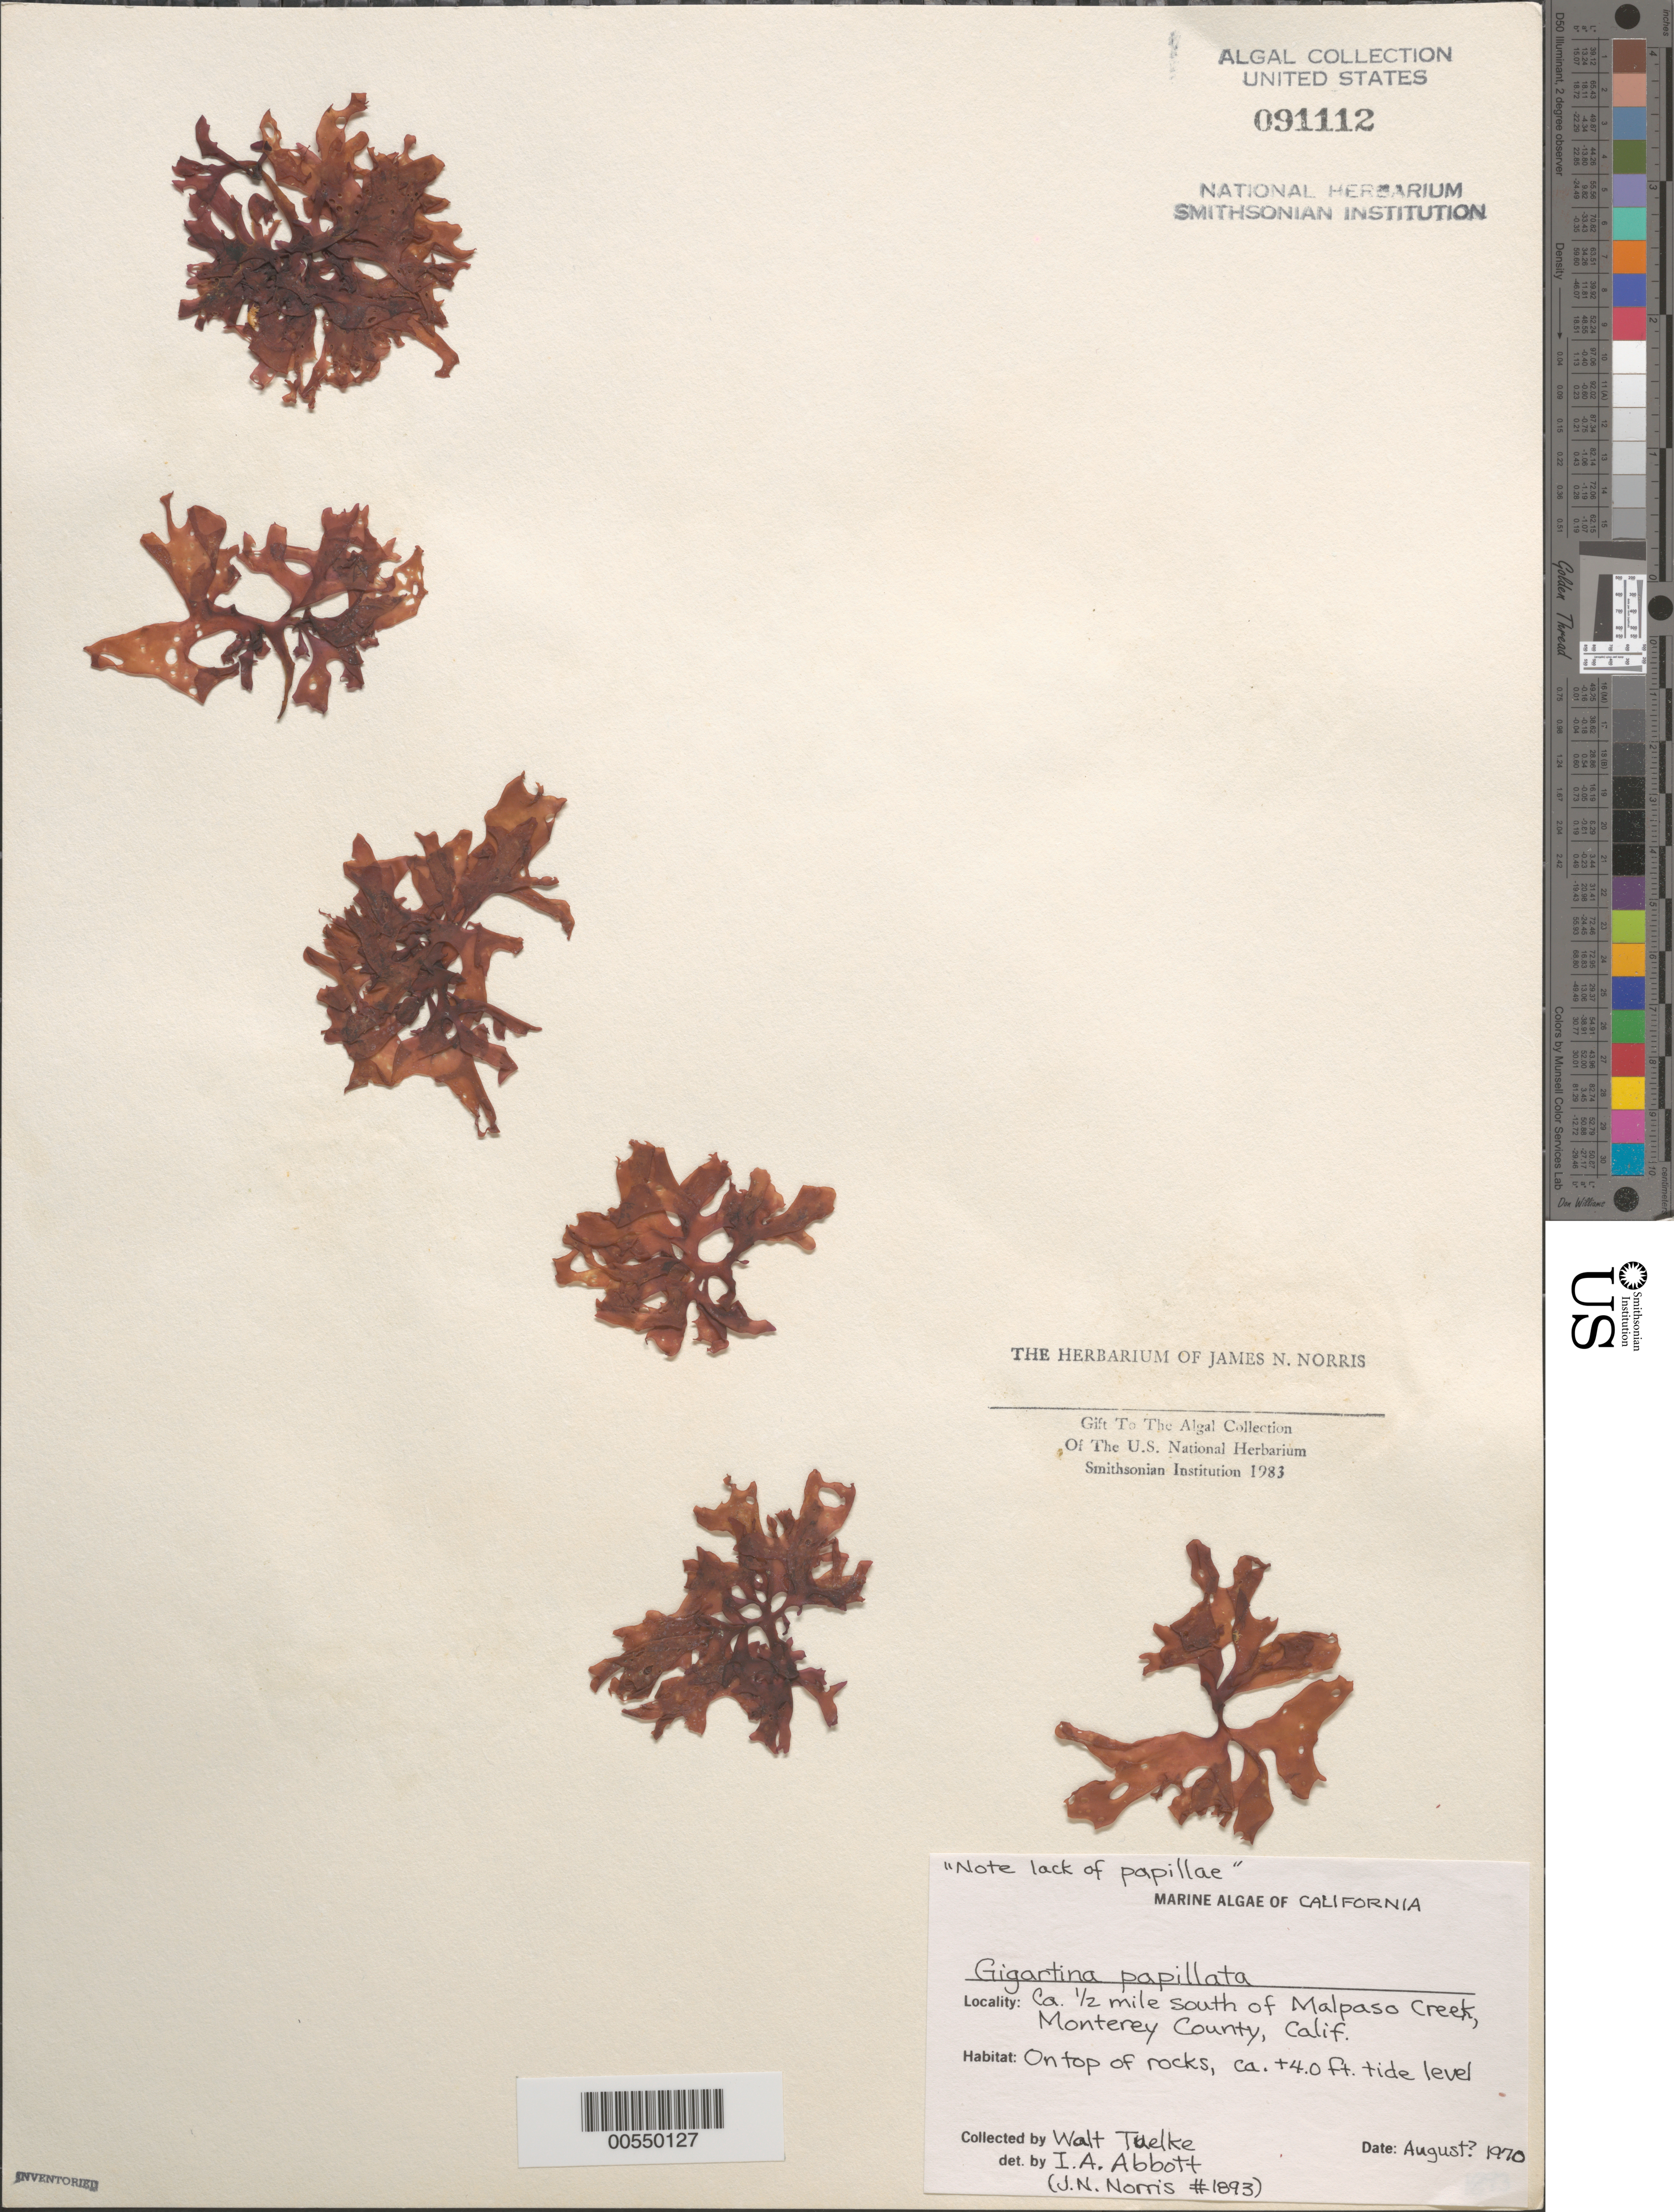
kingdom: Plantae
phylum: Rhodophyta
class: Florideophyceae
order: Gigartinales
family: Phyllophoraceae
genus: Mastocarpus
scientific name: Mastocarpus papillatus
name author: (C. Agardh) Kütz.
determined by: Algae name updating Project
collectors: W. Tuelke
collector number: JN-1893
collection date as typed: Aug 1970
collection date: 1970-08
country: United States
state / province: California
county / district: Monterey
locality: Ca. 0.5 mile south of Malpaso Creek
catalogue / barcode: US 91112